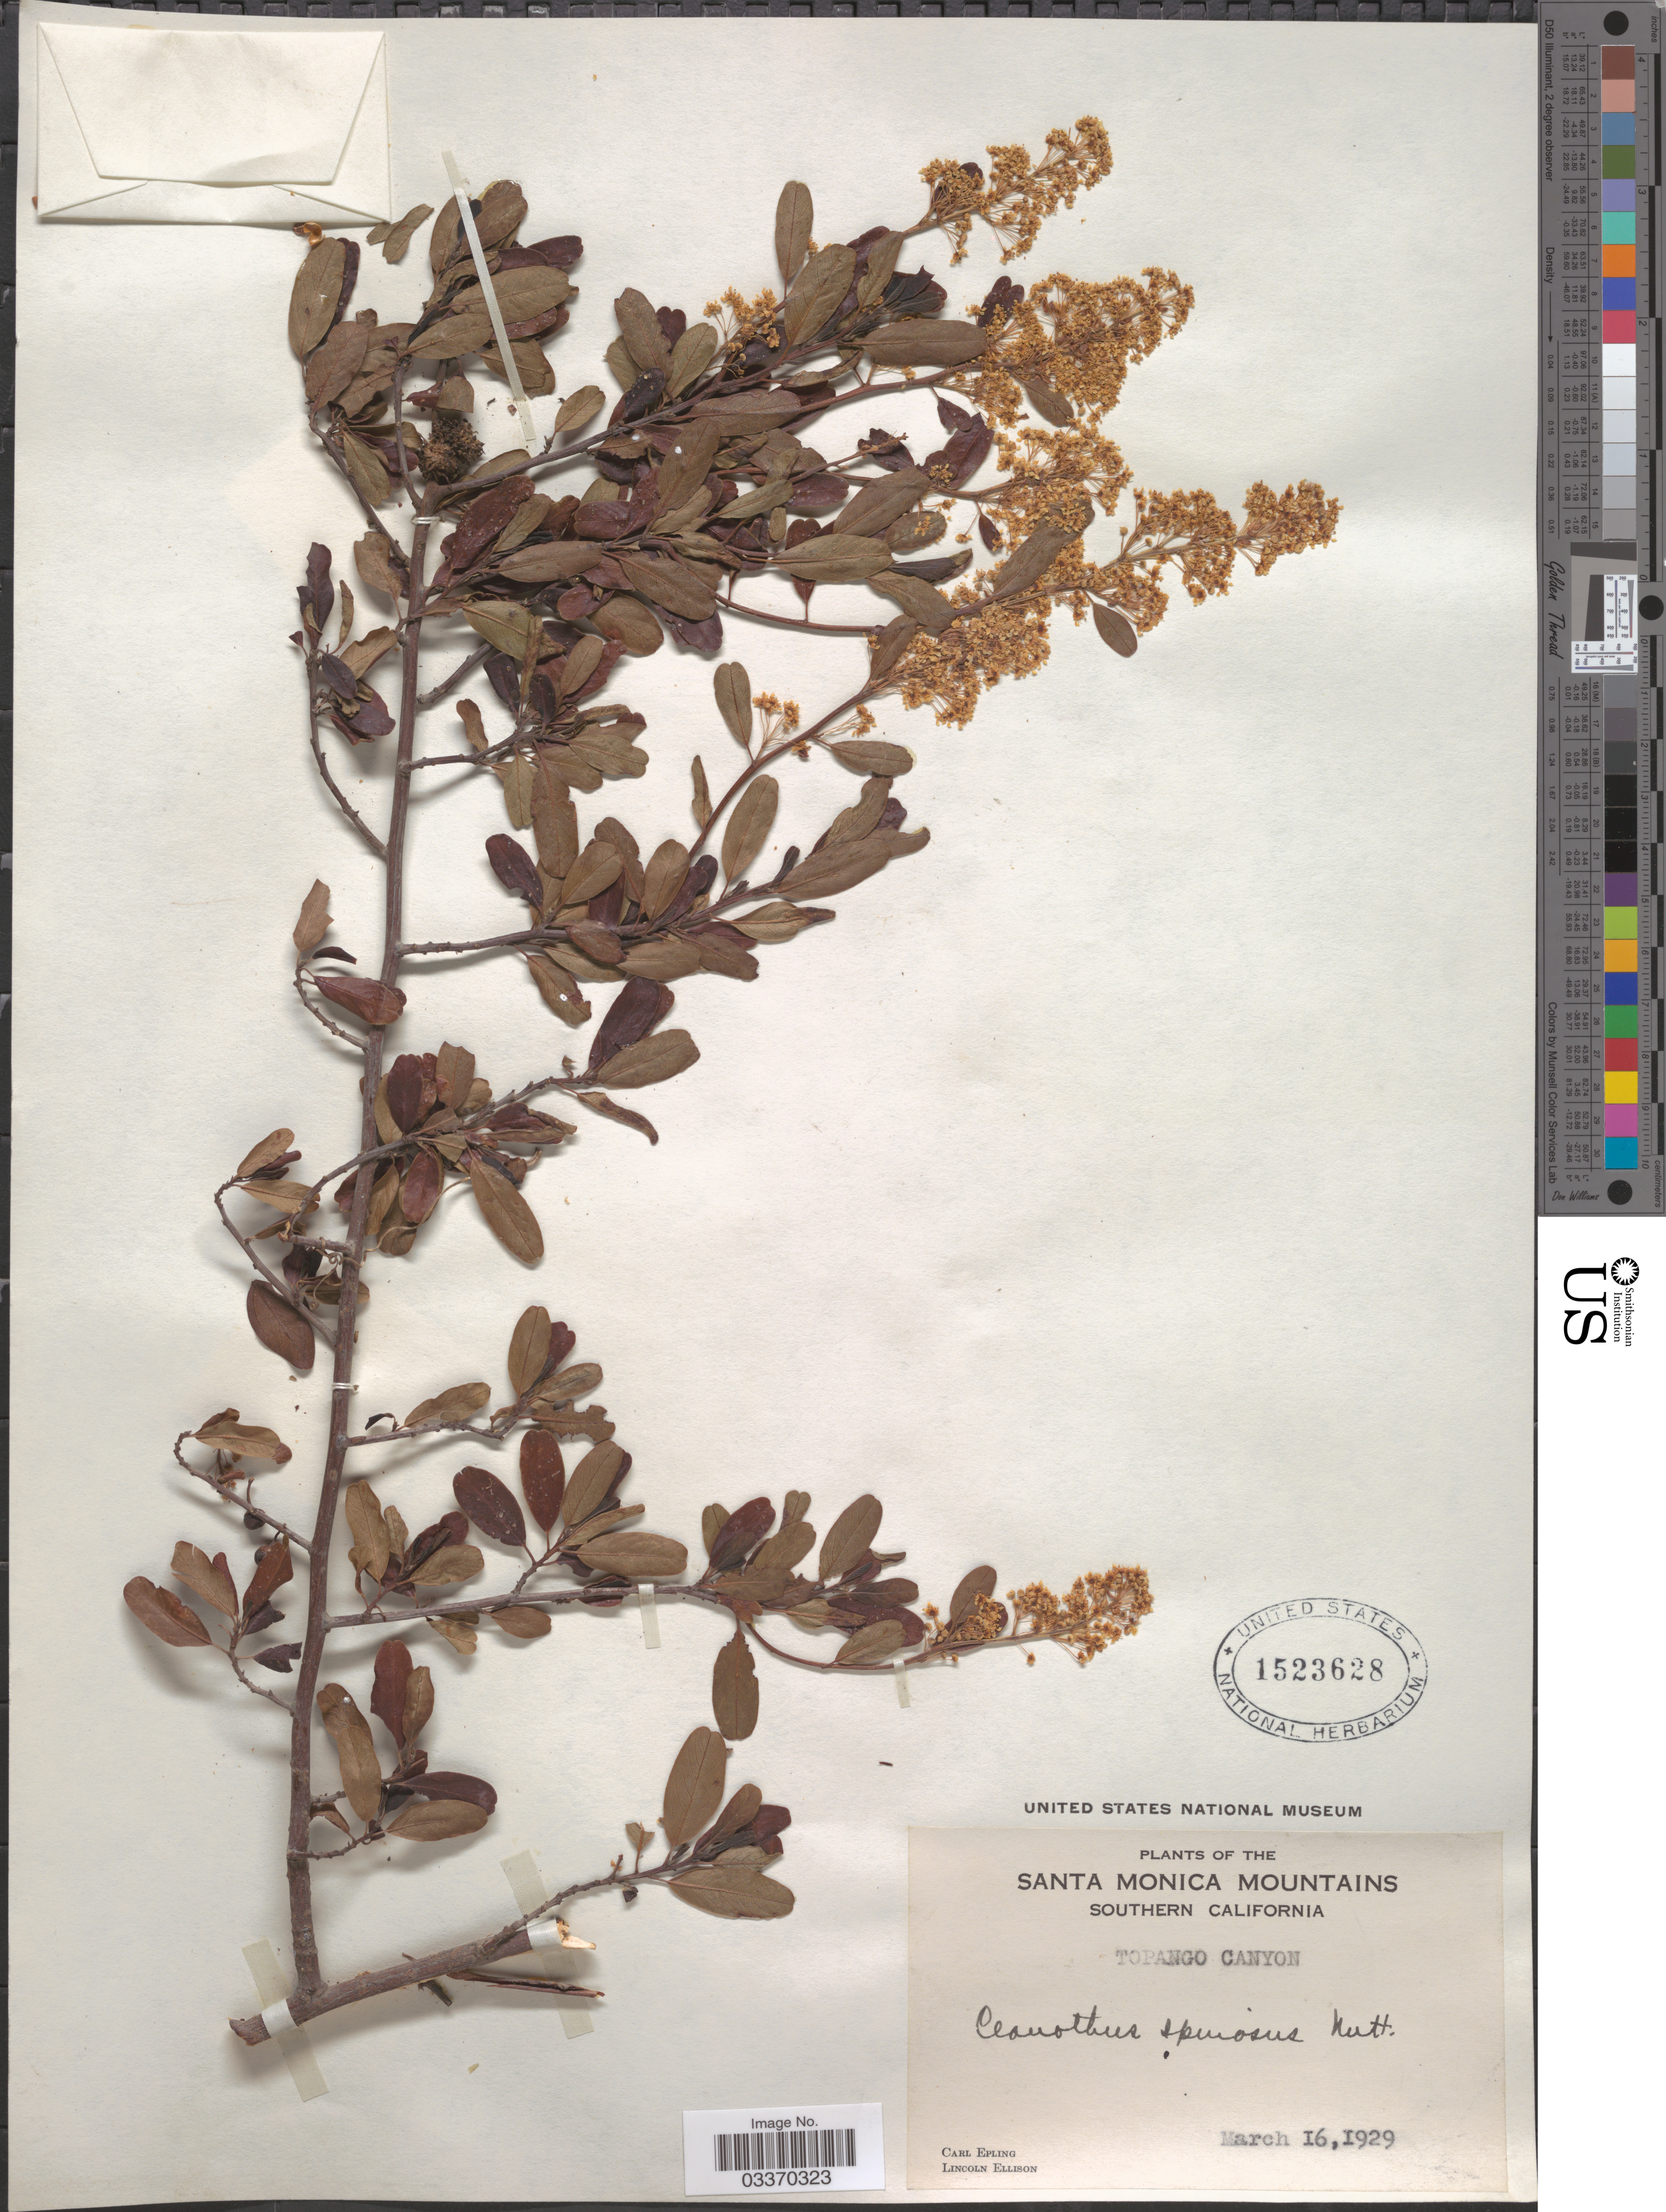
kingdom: Plantae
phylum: Tracheophyta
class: Magnoliopsida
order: Rosales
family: Rhamnaceae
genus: Ceanothus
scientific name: Ceanothus spinosus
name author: Nutt.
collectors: C. C. Epling & L. Ellison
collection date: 1929-03-16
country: United States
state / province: California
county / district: Los Angeles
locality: Santa Monica Mountains. Southern California. Topanga Canyon.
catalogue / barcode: US 1523628